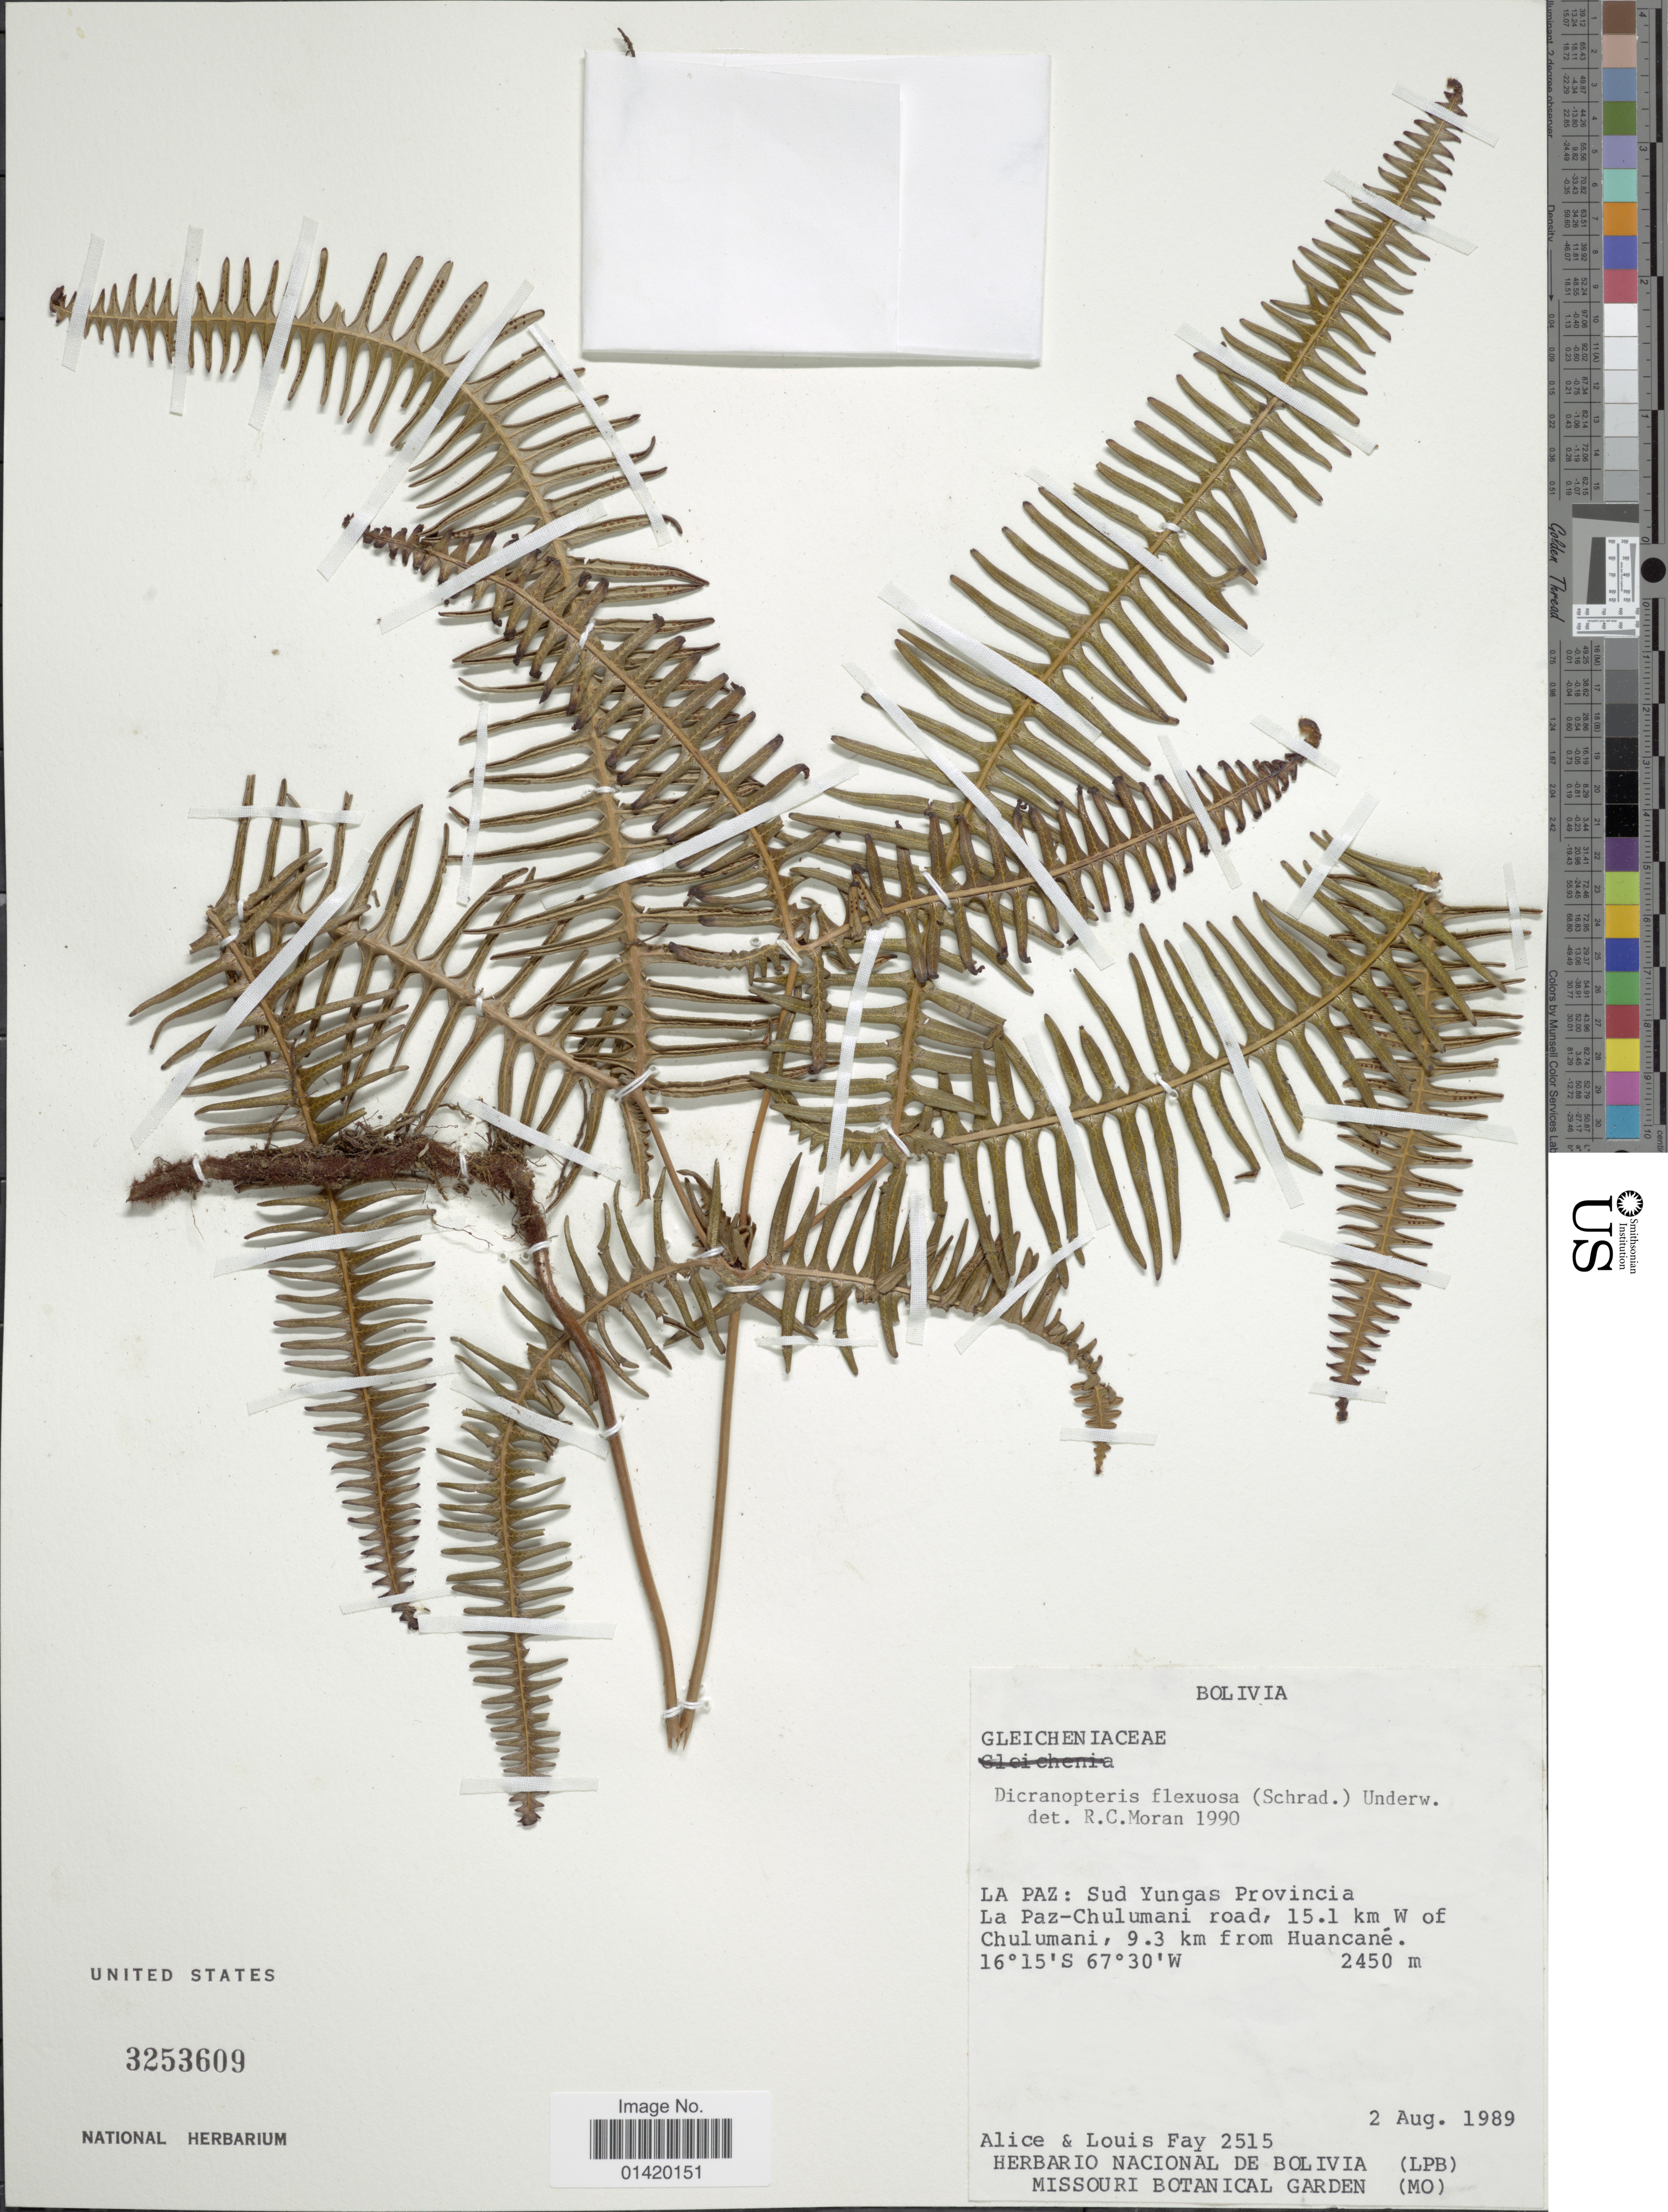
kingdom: Plantae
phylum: Tracheophyta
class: Polypodiopsida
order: Gleicheniales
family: Gleicheniaceae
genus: Dicranopteris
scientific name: Dicranopteris flexuosa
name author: (Schrad.) Underw.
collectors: A. Fay & L. Fay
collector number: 2515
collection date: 1989-08-02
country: Bolivia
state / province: La Paz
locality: Sud Yungas Provincia La Paz-Chulumani, 9.3 km from Huancané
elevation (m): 2450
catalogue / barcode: US 3253609